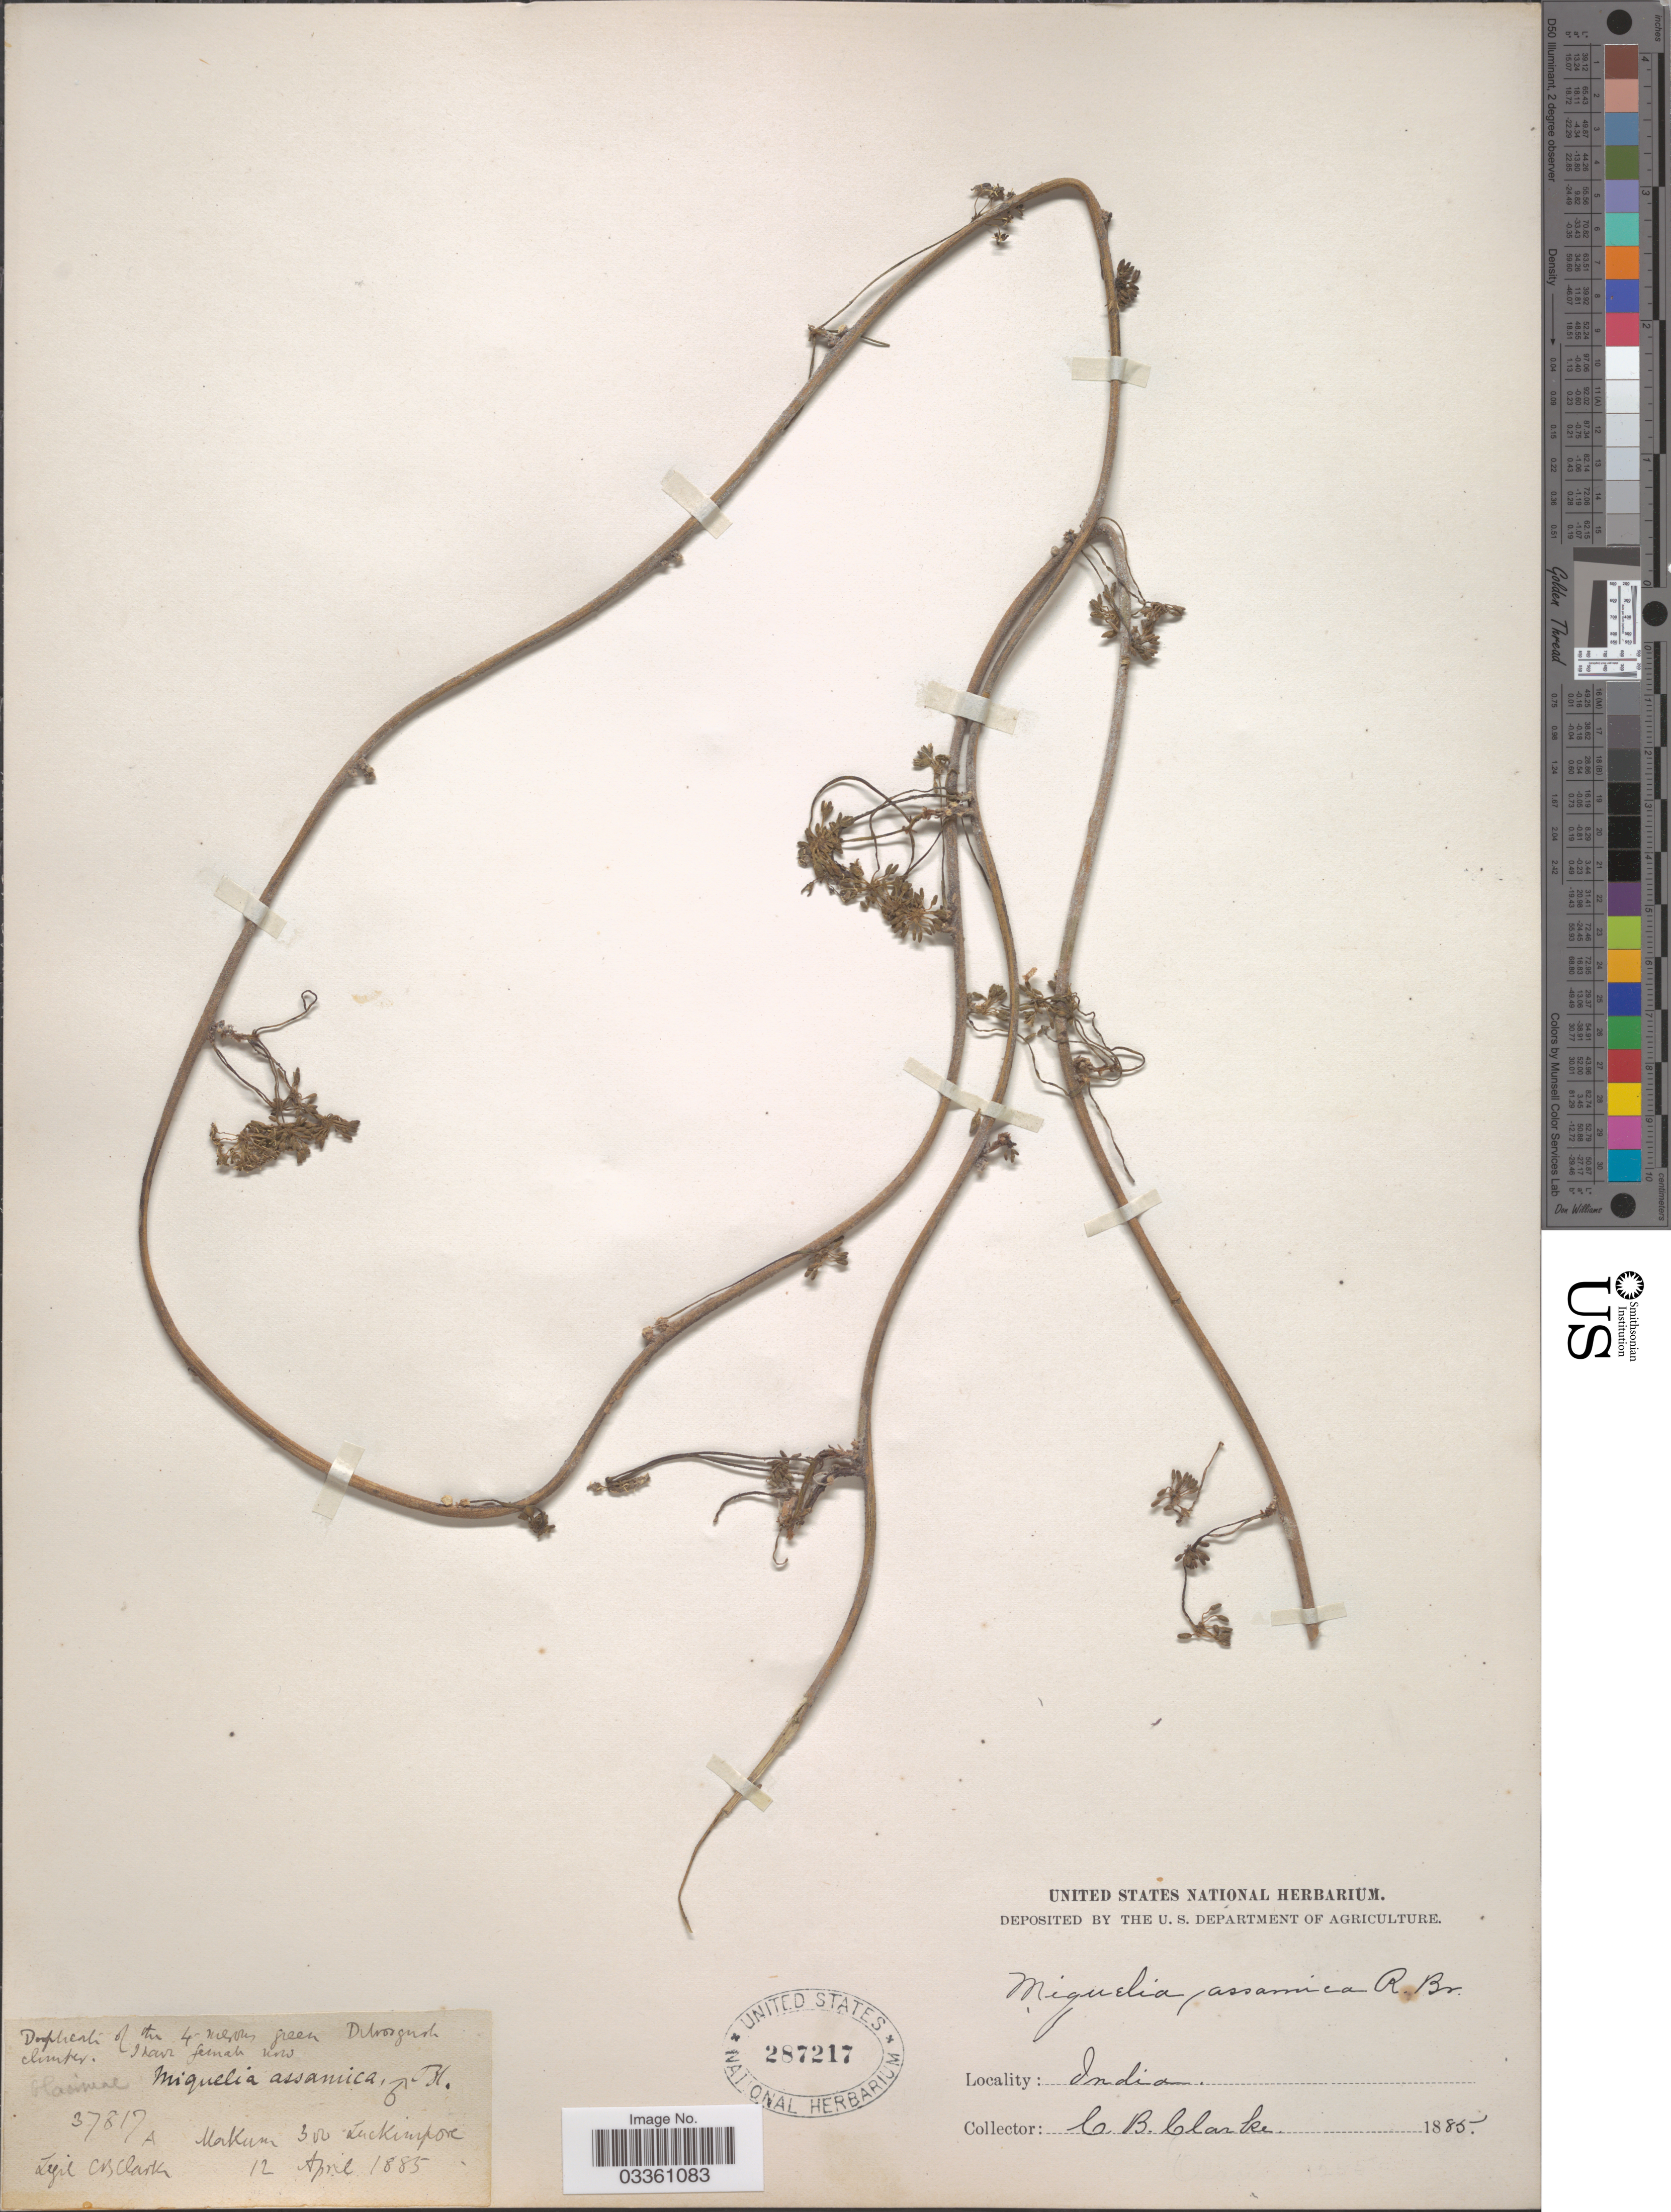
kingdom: Plantae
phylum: Tracheophyta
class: Magnoliopsida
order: Icacinales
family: Icacinaceae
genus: Miquelia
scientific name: Miquelia kleinii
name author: Meisn.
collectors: C. B. Clarke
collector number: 37817 A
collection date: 1885-04-12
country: India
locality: Makun Lukimpore.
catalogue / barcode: US 287217